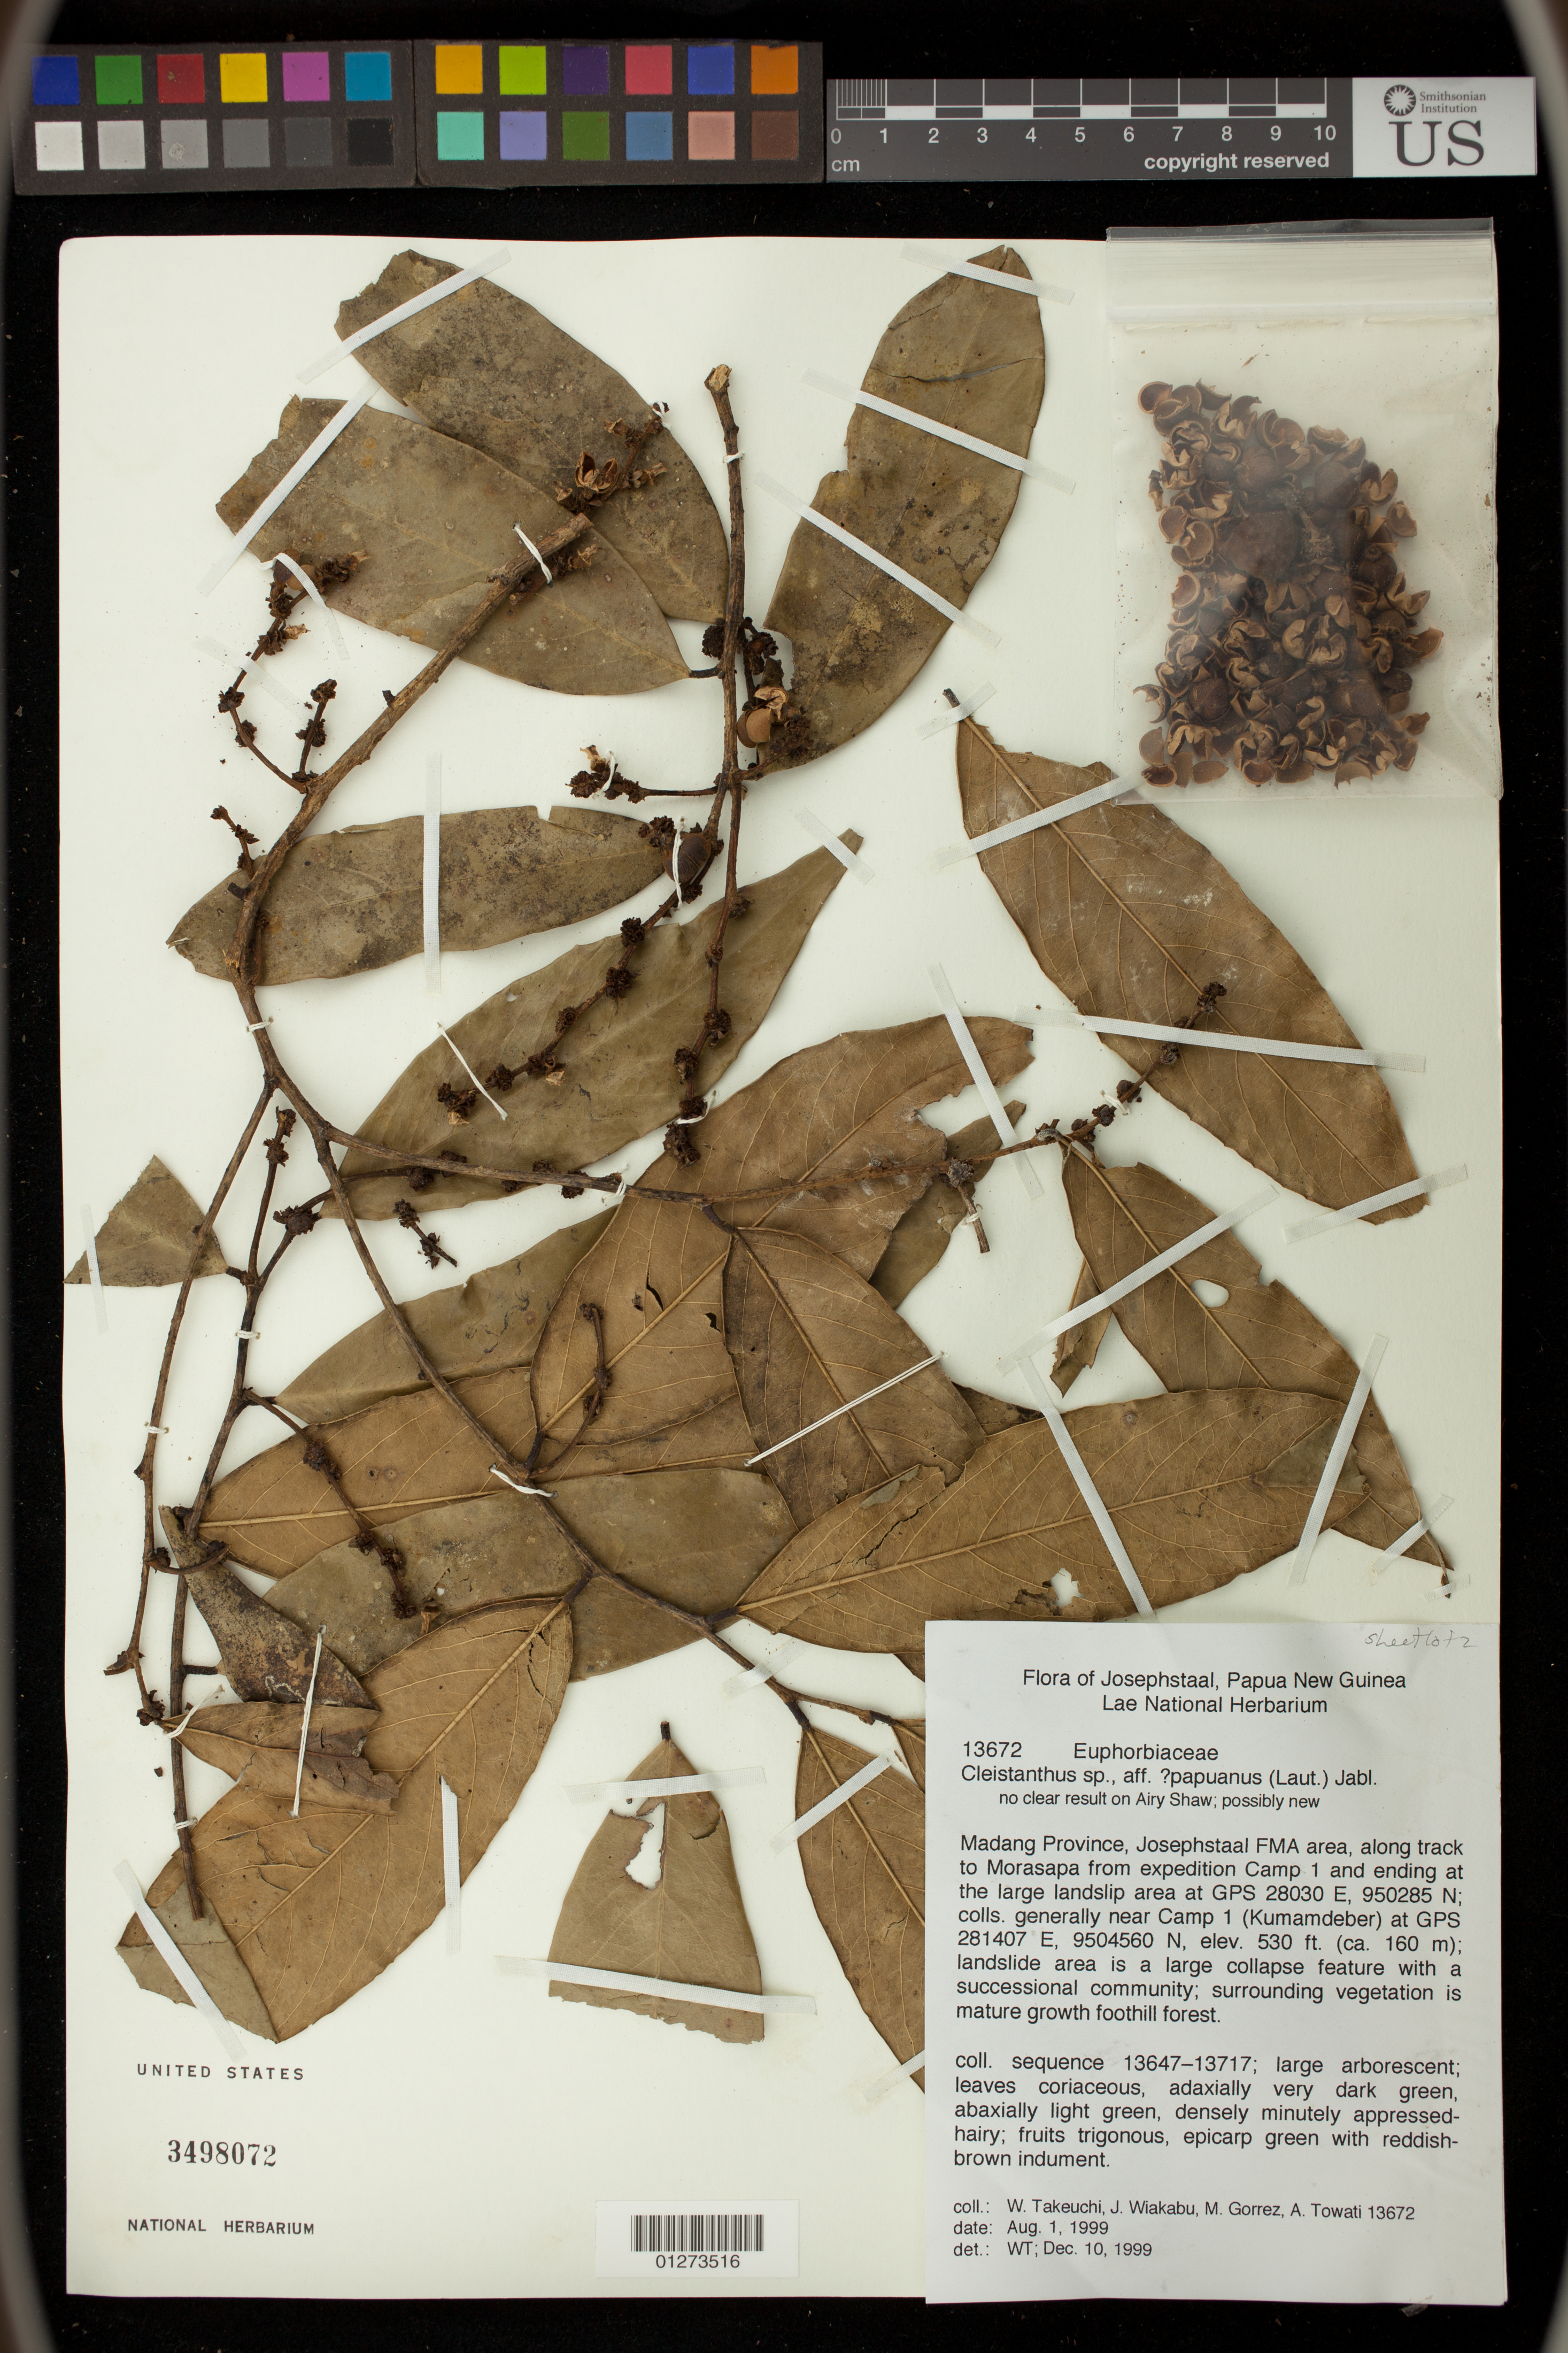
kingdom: Plantae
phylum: Tracheophyta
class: Magnoliopsida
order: Malpighiales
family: Phyllanthaceae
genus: Cleistanthus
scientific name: Cleistanthus sp.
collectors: W. Takeuchi, J. Wiakabu, M. Gorrez & A. Towati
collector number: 13672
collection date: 1999-08-01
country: Papua New Guinea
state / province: Madang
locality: Josephstaal FMA area, along track to Morasapa from expedition Camp 1 and ending at the large landslip area at GPS 28030E, 950285 N ; colls. generally near Camp 1 (Kumamdeber) at GPS 281407 E, 9504560 N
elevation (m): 162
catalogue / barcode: US 3498072